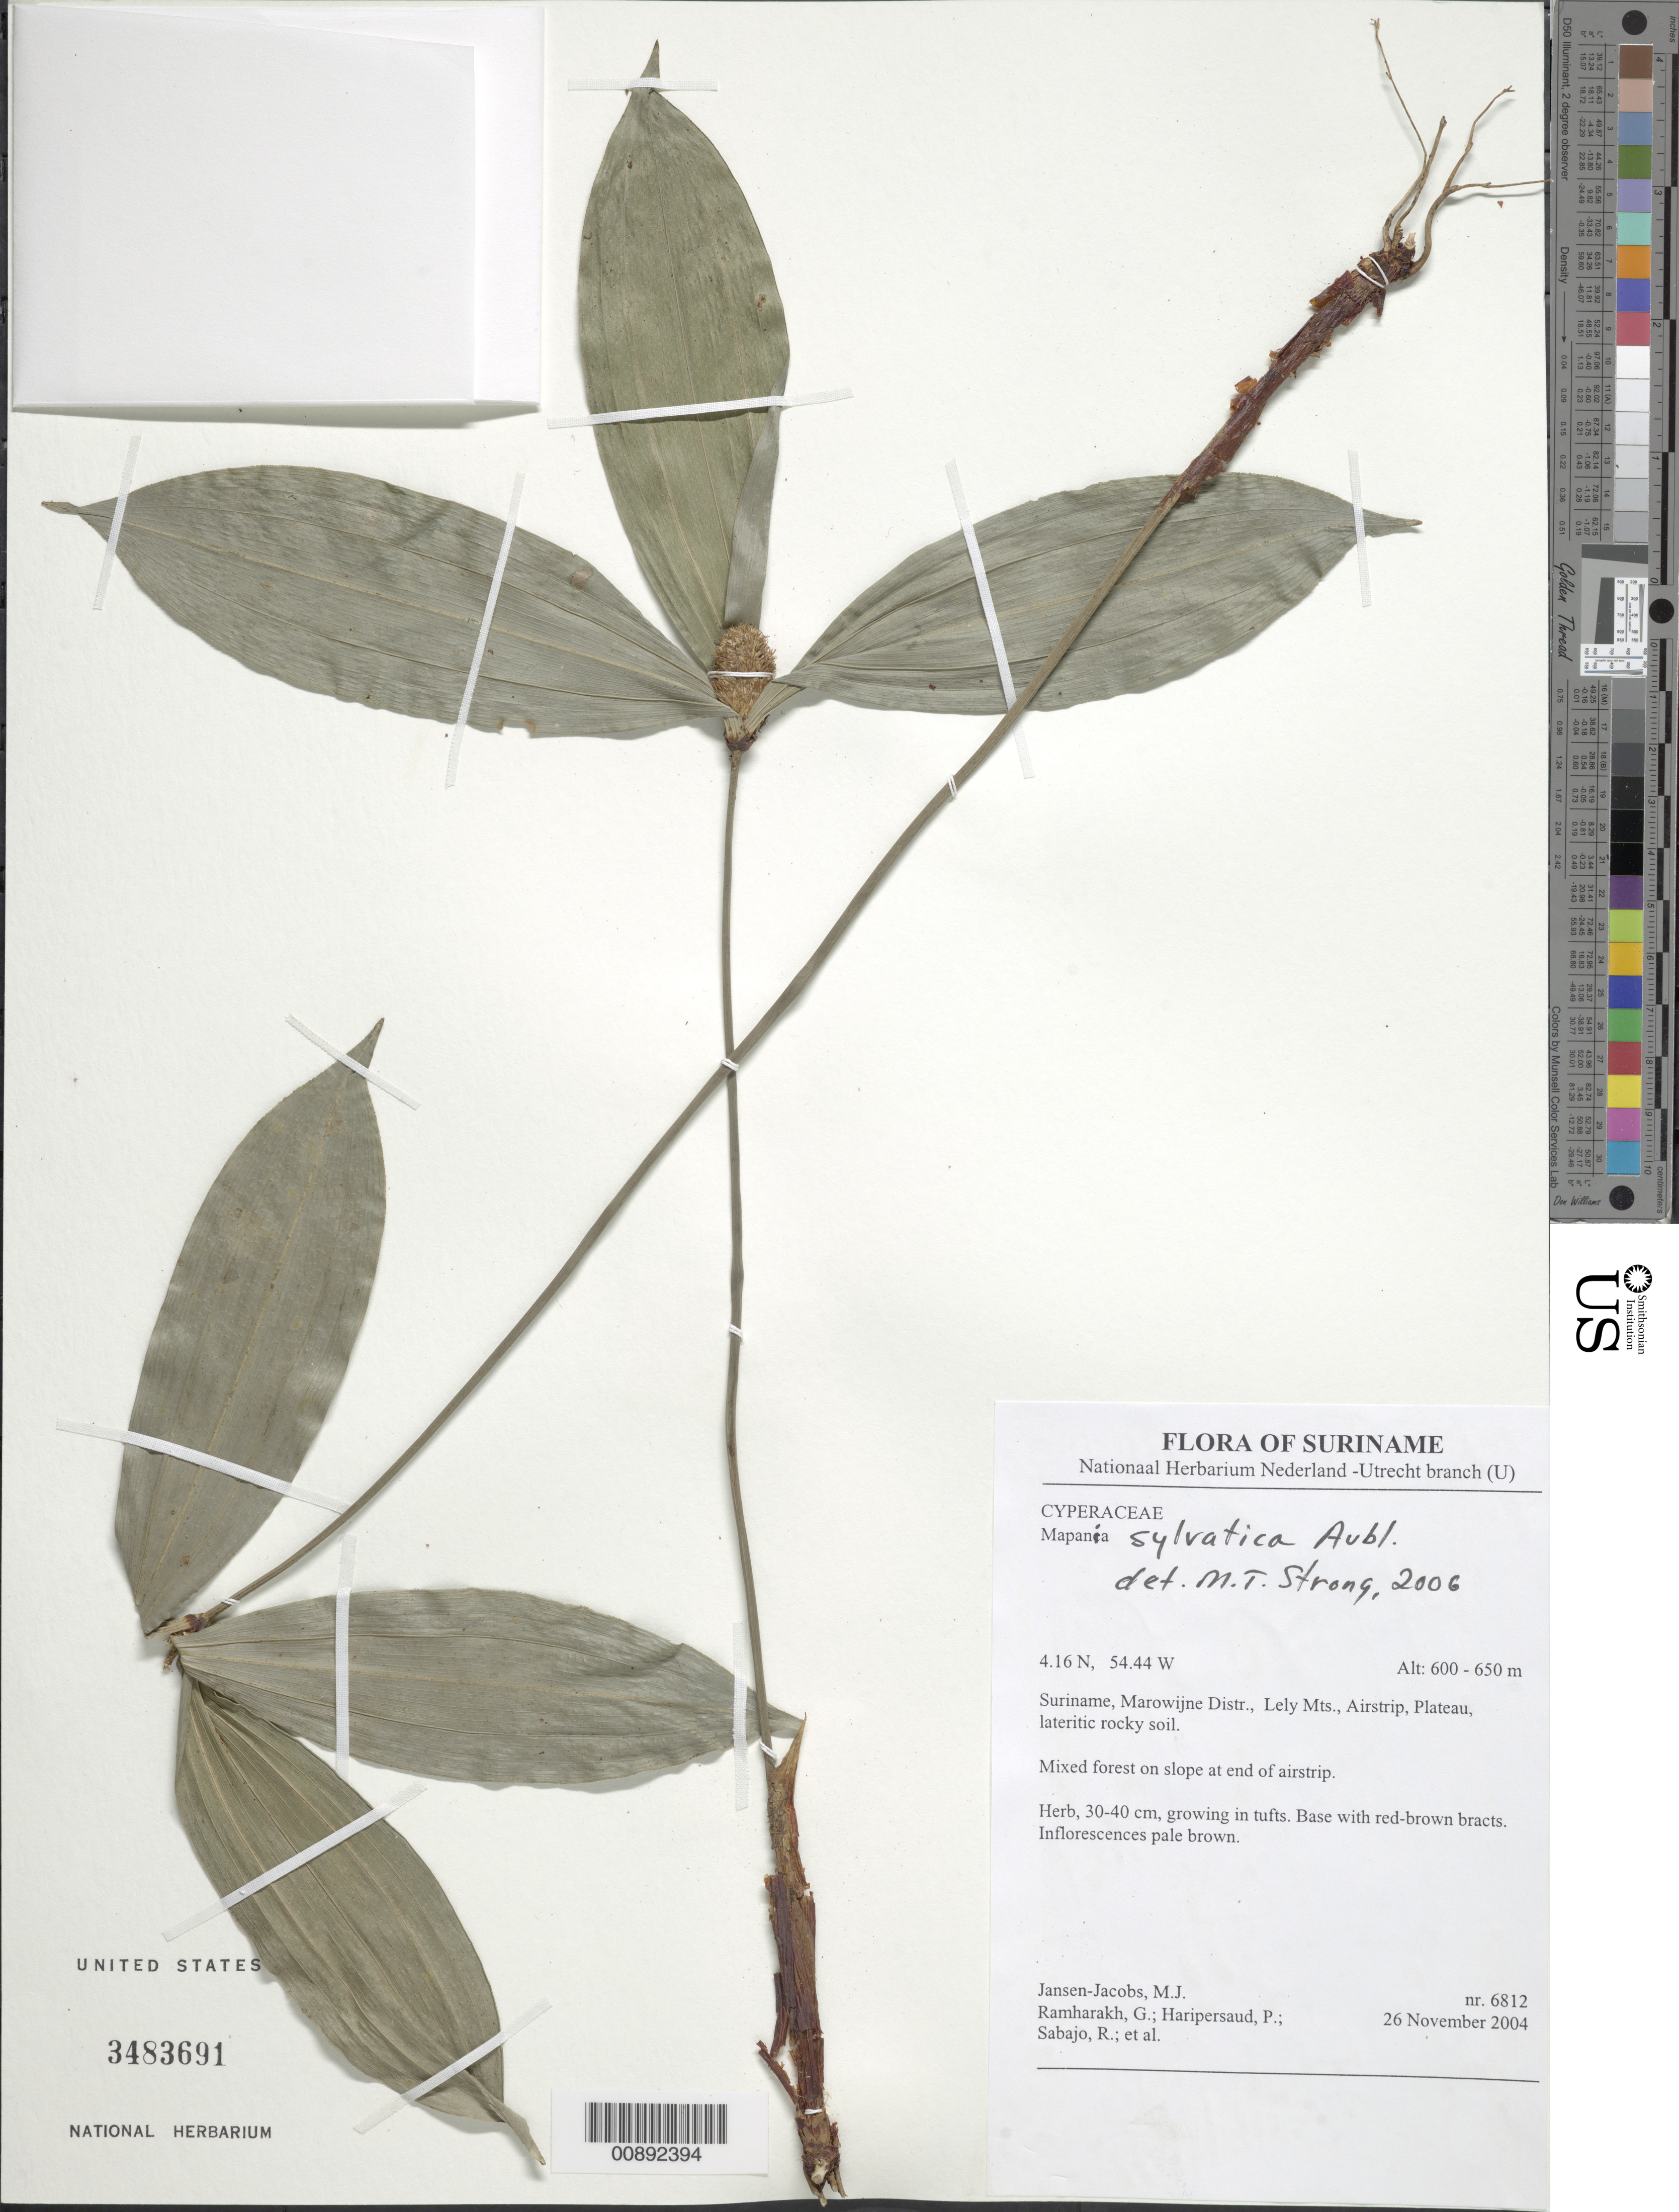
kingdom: Plantae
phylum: Tracheophyta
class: Liliopsida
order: Poales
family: Cyperaceae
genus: Mapania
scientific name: Mapania sylvatica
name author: Aubl.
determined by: Strong, M. T., (US), Smithsonian Institution - National Museum of Natural History (UNITED STATES)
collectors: M. J. Jansen-Jacobs et al.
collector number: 6812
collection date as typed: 26-Nov-04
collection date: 2004-11-26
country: Suriname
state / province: Marowijne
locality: Lely Mts, Airstrip, Plateau; at end of airstrip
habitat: Mixed forest on slope; lateritic rocky soil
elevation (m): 600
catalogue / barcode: US 3483691